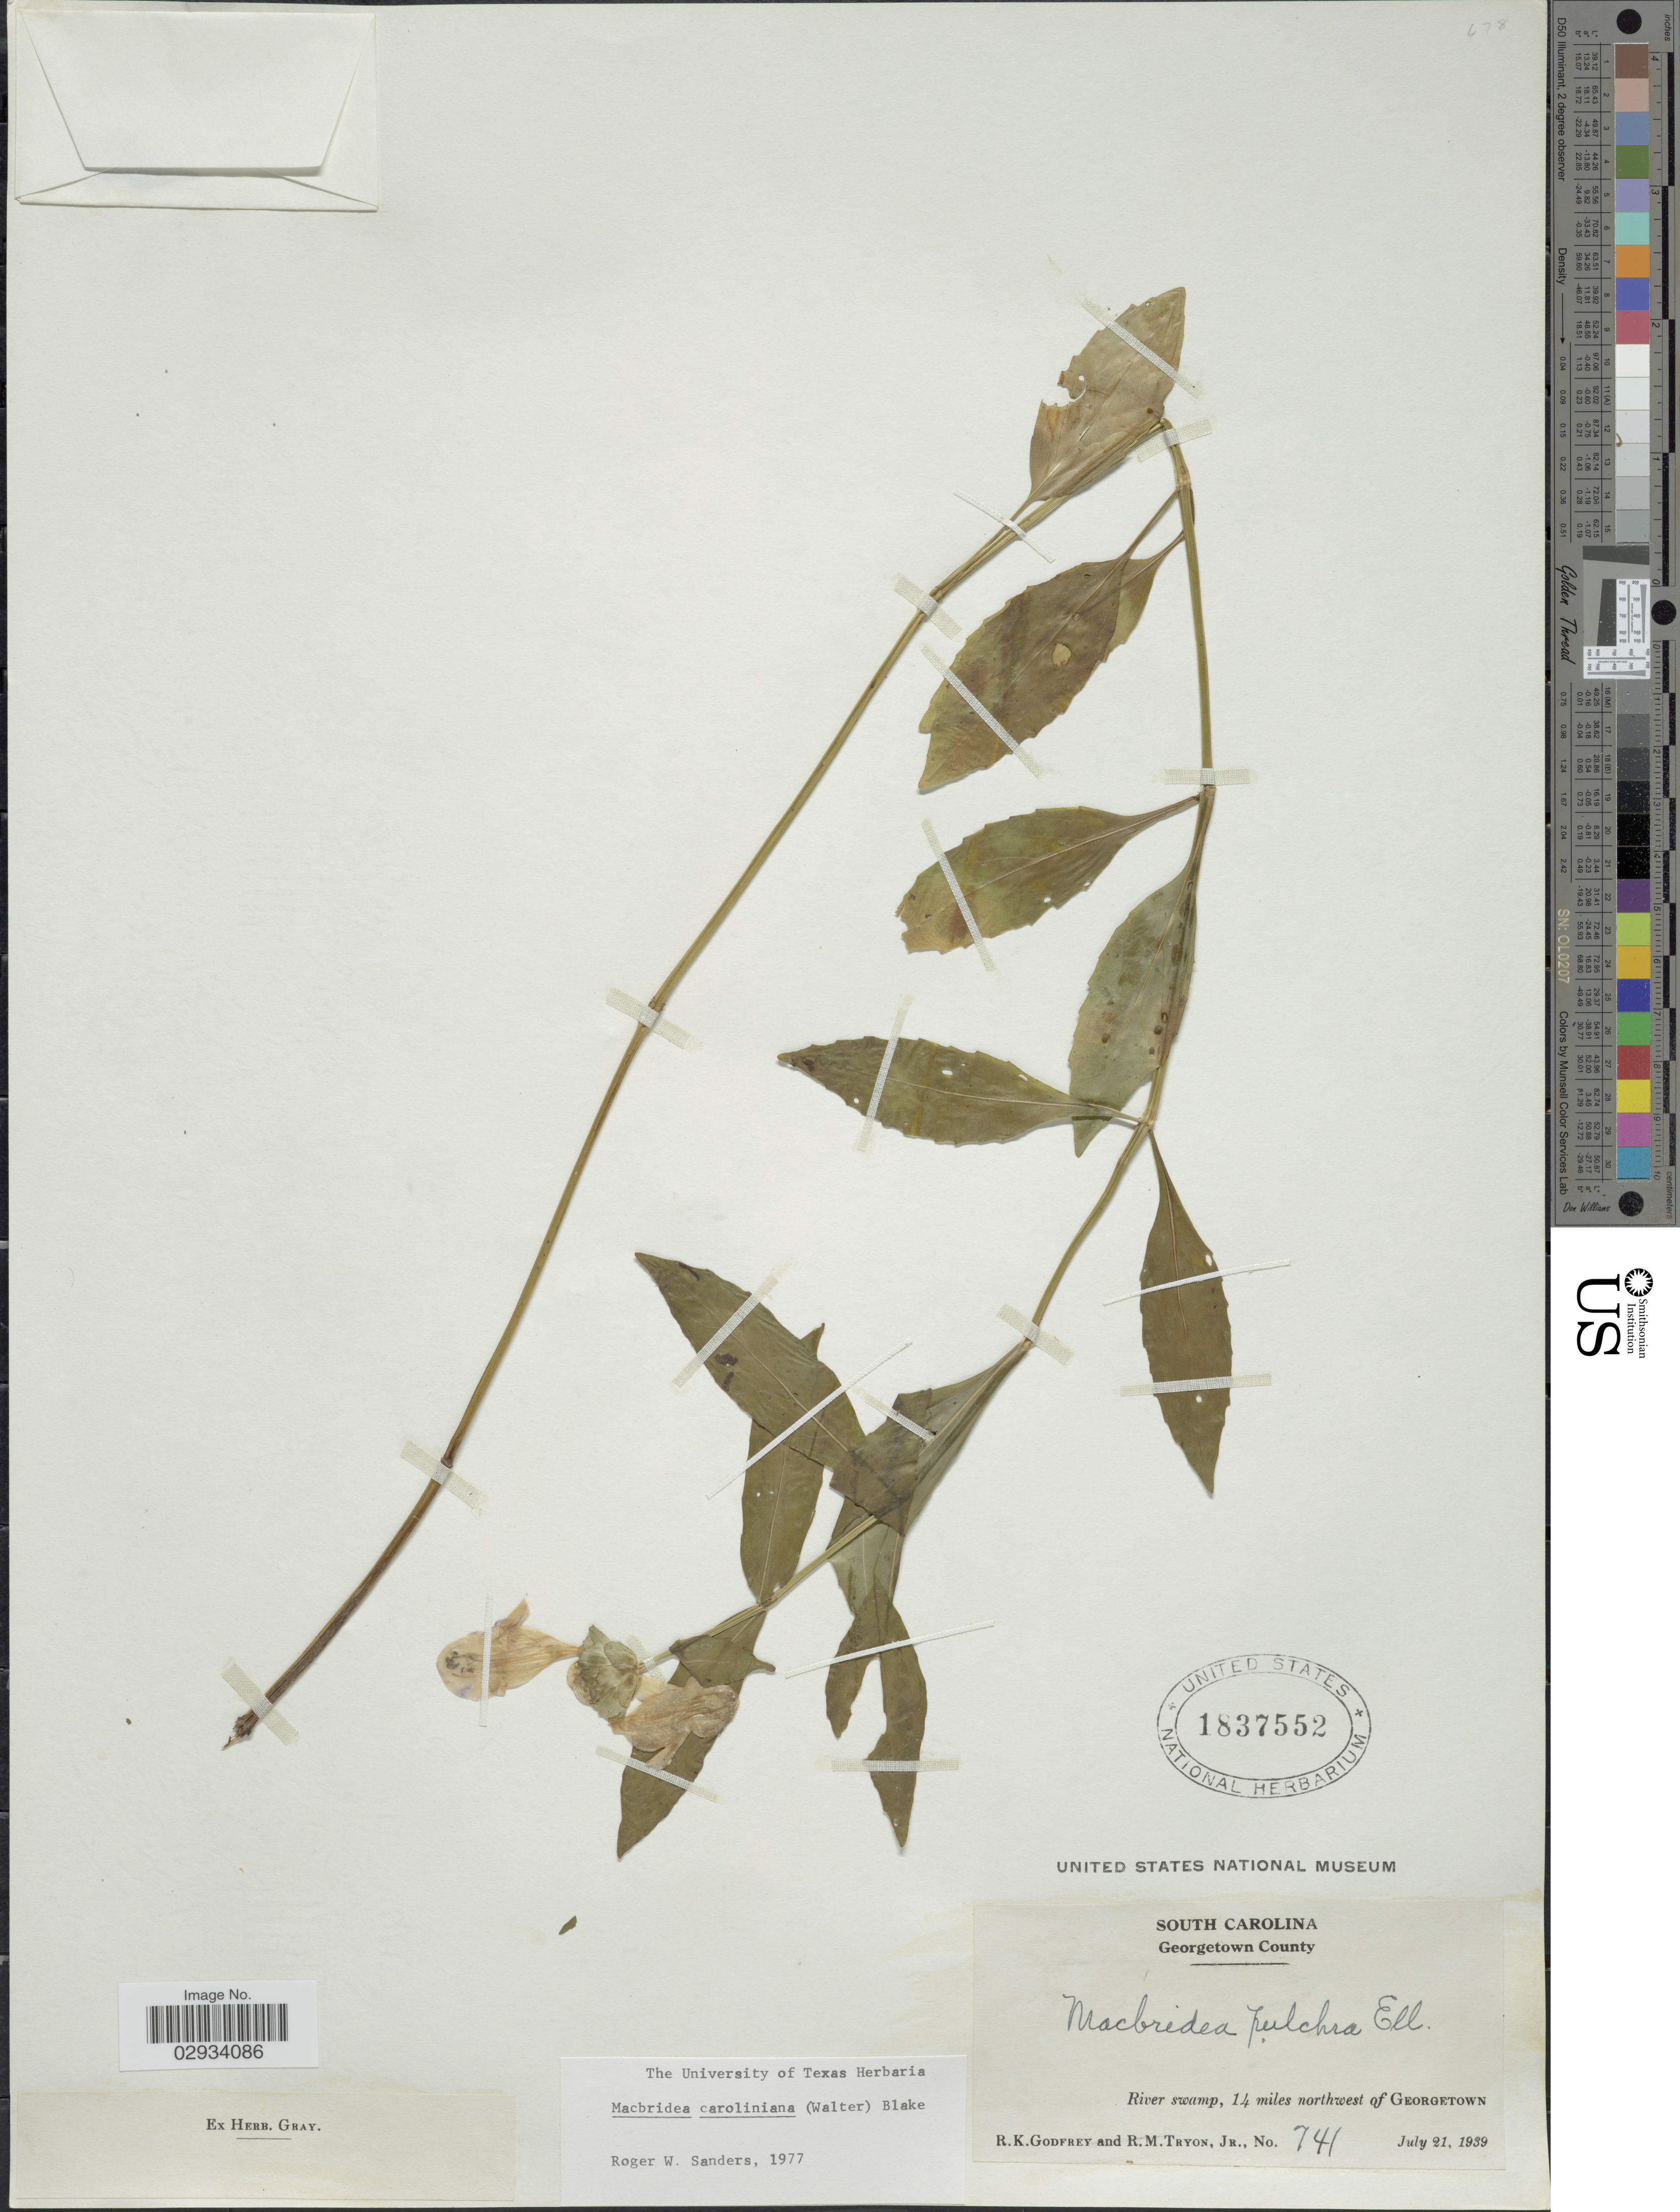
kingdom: Plantae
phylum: Tracheophyta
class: Magnoliopsida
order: Lamiales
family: Lamiaceae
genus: Macbridea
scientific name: Macbridea caroliniana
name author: (Walter) S.F. Blake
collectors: R. K. Godfrey & R. Tryon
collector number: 741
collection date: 1939-07-21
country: United States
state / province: South Carolina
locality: Georgetown County. River swamp, 14 miles northwest of Georgetown.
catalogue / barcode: US 1837552